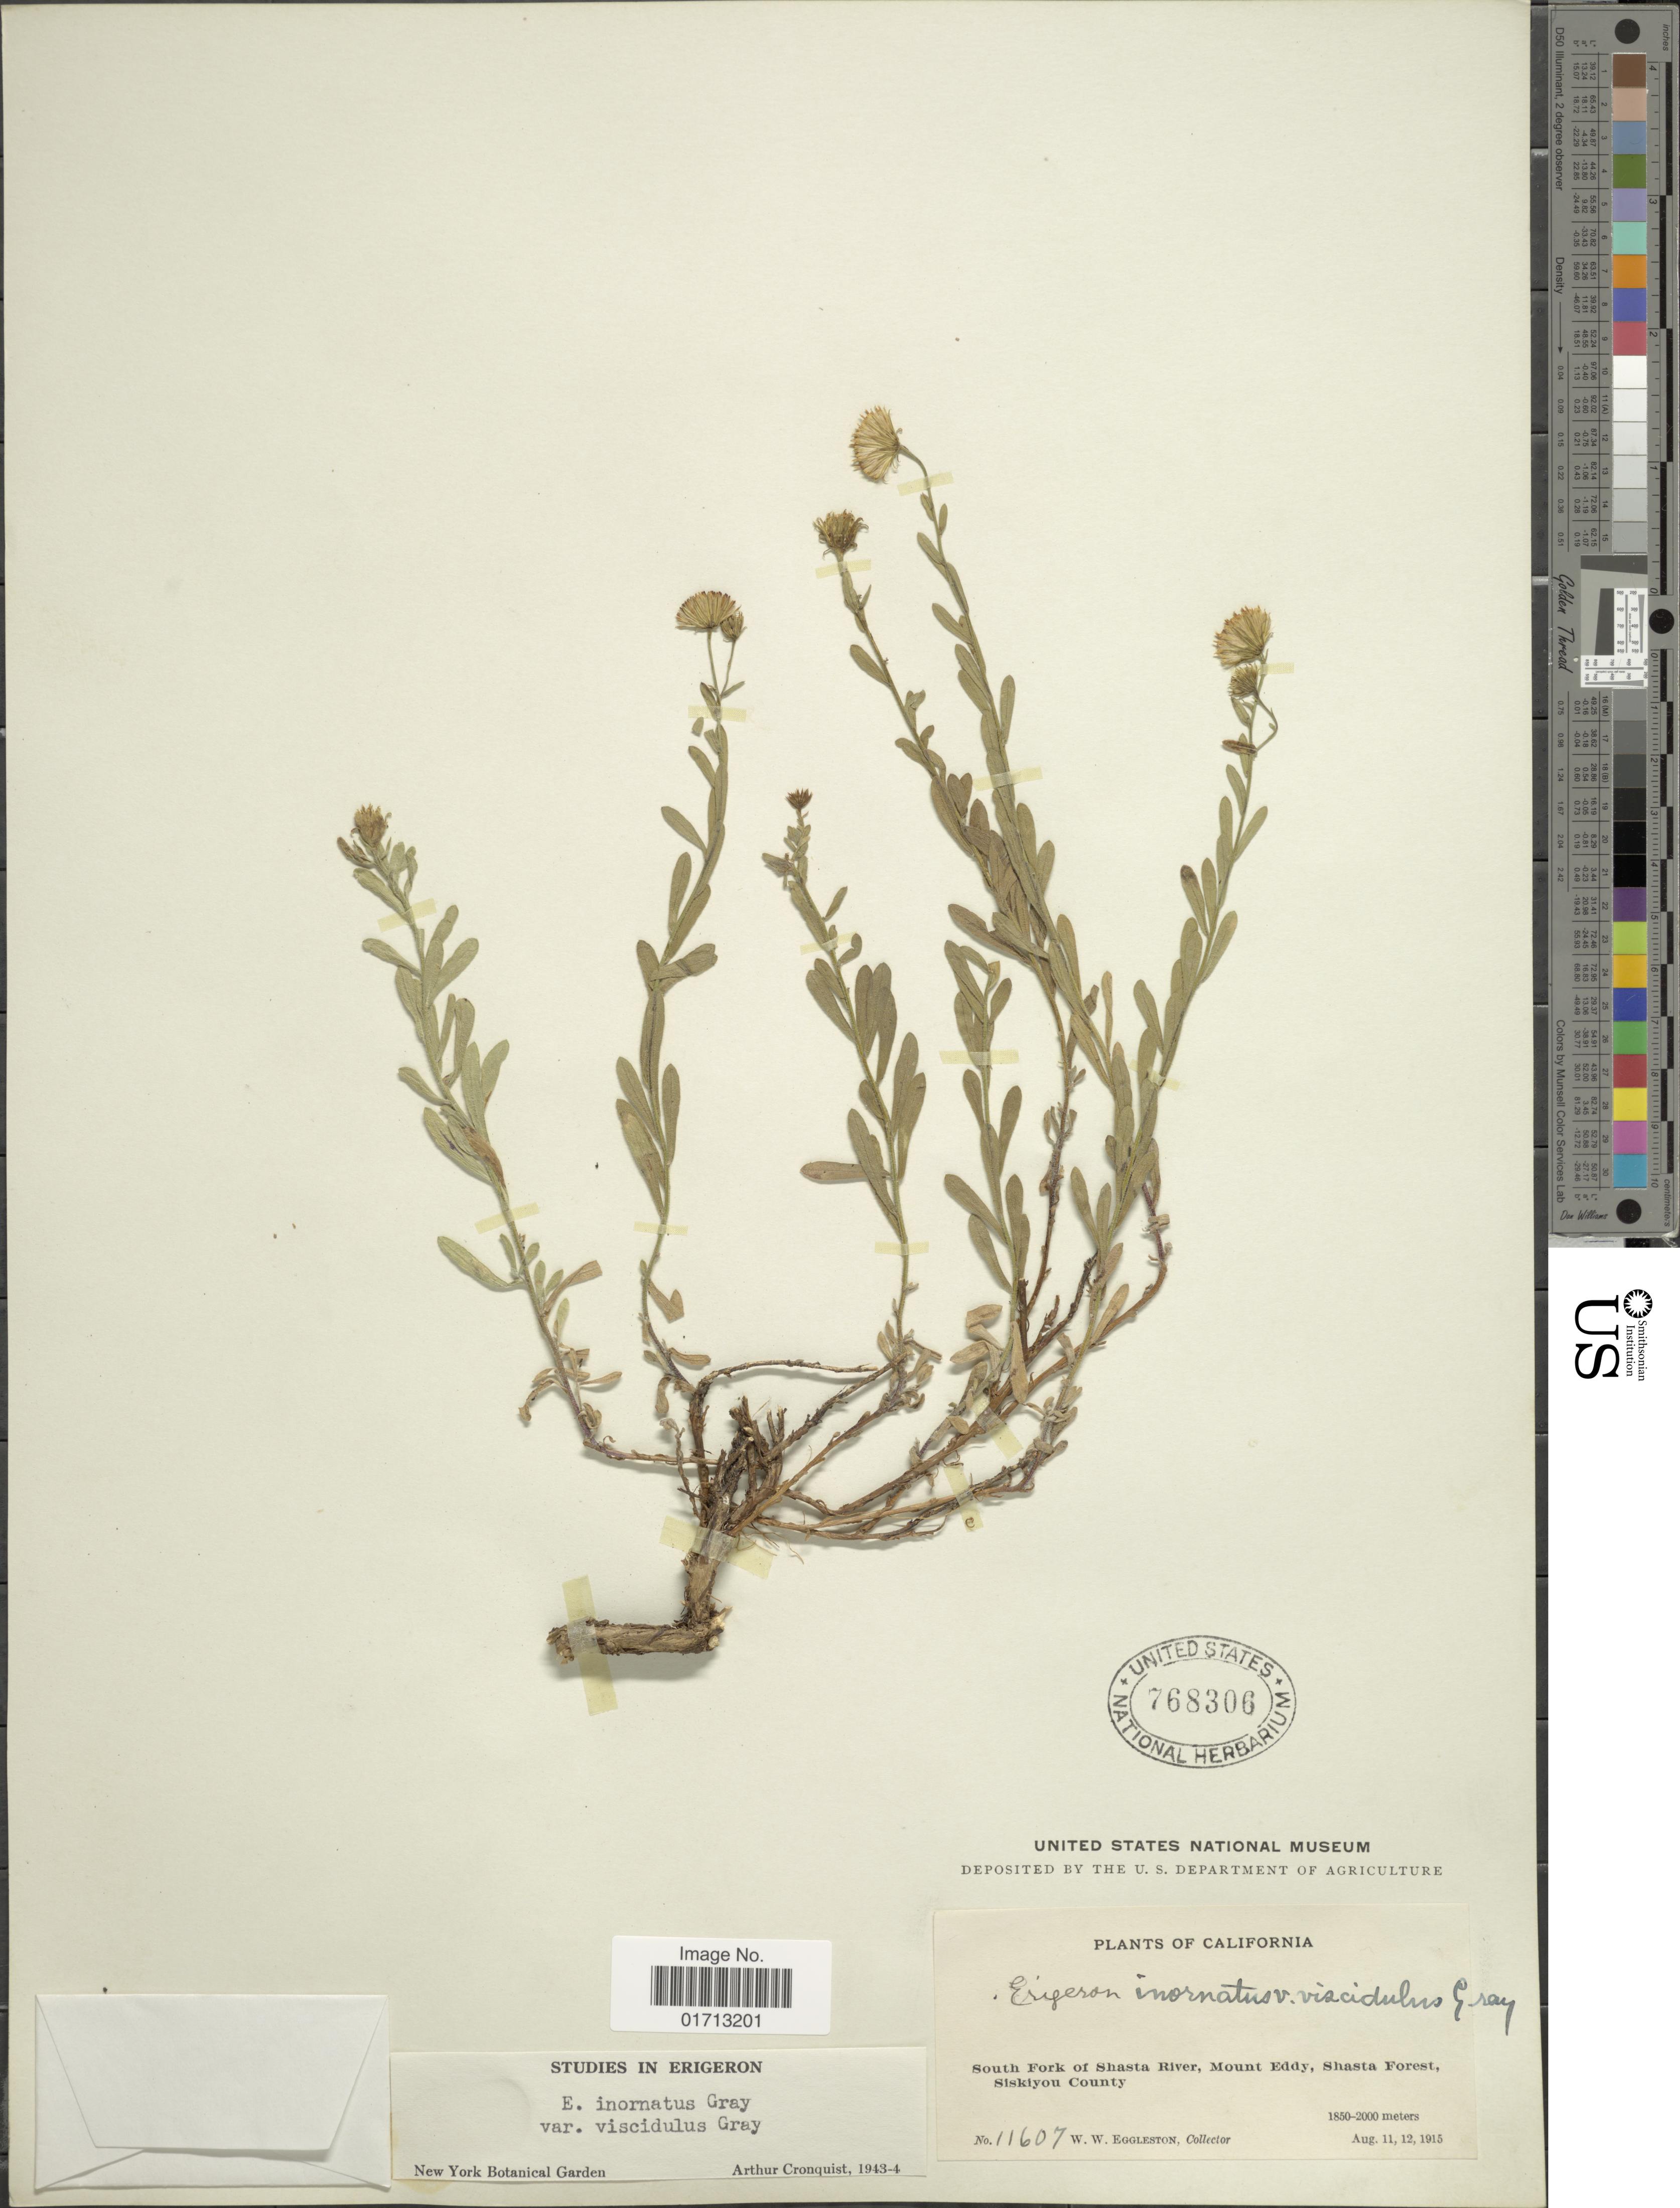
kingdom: Plantae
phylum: Tracheophyta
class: Magnoliopsida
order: Asterales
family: Asteraceae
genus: Erigeron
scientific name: Erigeron inornatus var. viscidulus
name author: A. Gray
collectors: W. W. Eggleston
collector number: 11607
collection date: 1915-08-11/1915-08-12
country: United States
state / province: California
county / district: Siskiyou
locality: South Fork of Shasta River, Mount Eddy, Shasta Forest, Siskiyou County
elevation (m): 1850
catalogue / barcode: US 768306